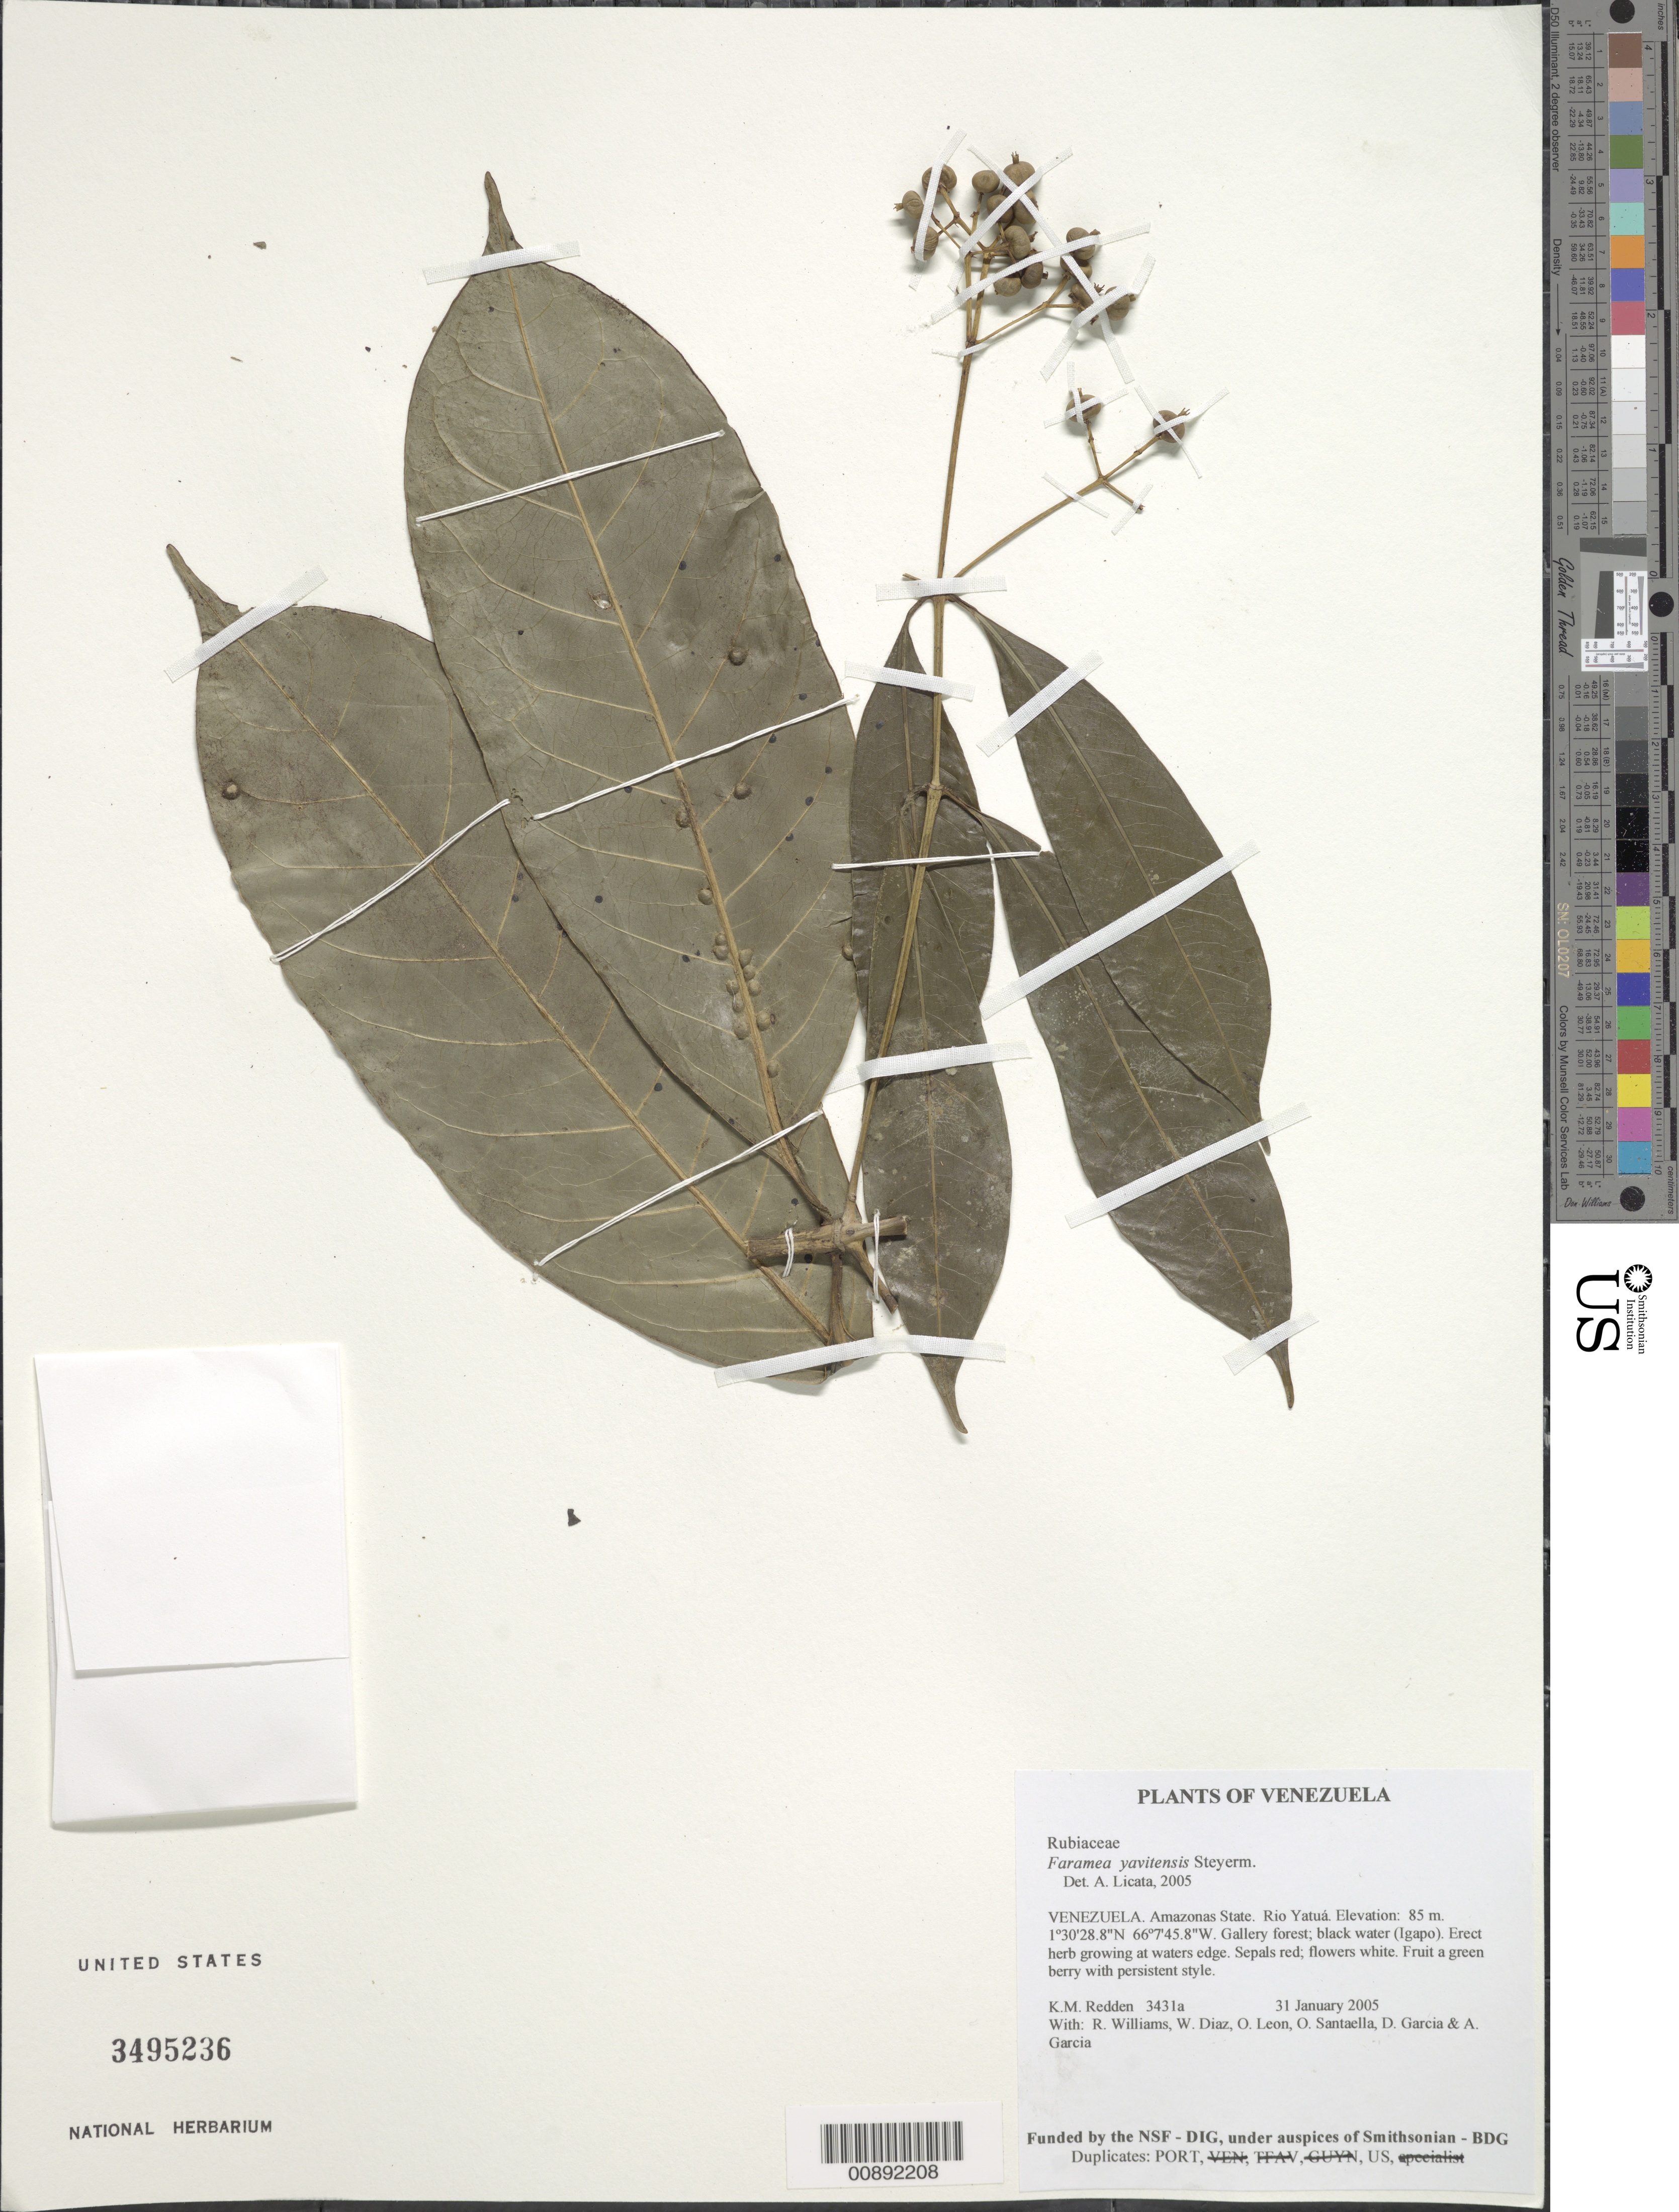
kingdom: Plantae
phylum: Tracheophyta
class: Magnoliopsida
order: Gentianales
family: Rubiaceae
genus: Faramea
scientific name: Faramea yavitensis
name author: Steyerm.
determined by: Licata, A., (PORT), Univ. Nac. Exp. de los Llanos Ezequiel Zamora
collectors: K. M. Redden, R. Williams, W. Díaz P., O. León, O. Santaella, D. Garcia & A. Garcia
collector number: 3431 a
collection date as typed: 31 January 2005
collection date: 2005-01-31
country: Venezuela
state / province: Amazonas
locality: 10 - Rio Yatuá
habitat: Gallery forest; black water (Igapo)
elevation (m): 85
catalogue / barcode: US 3495236